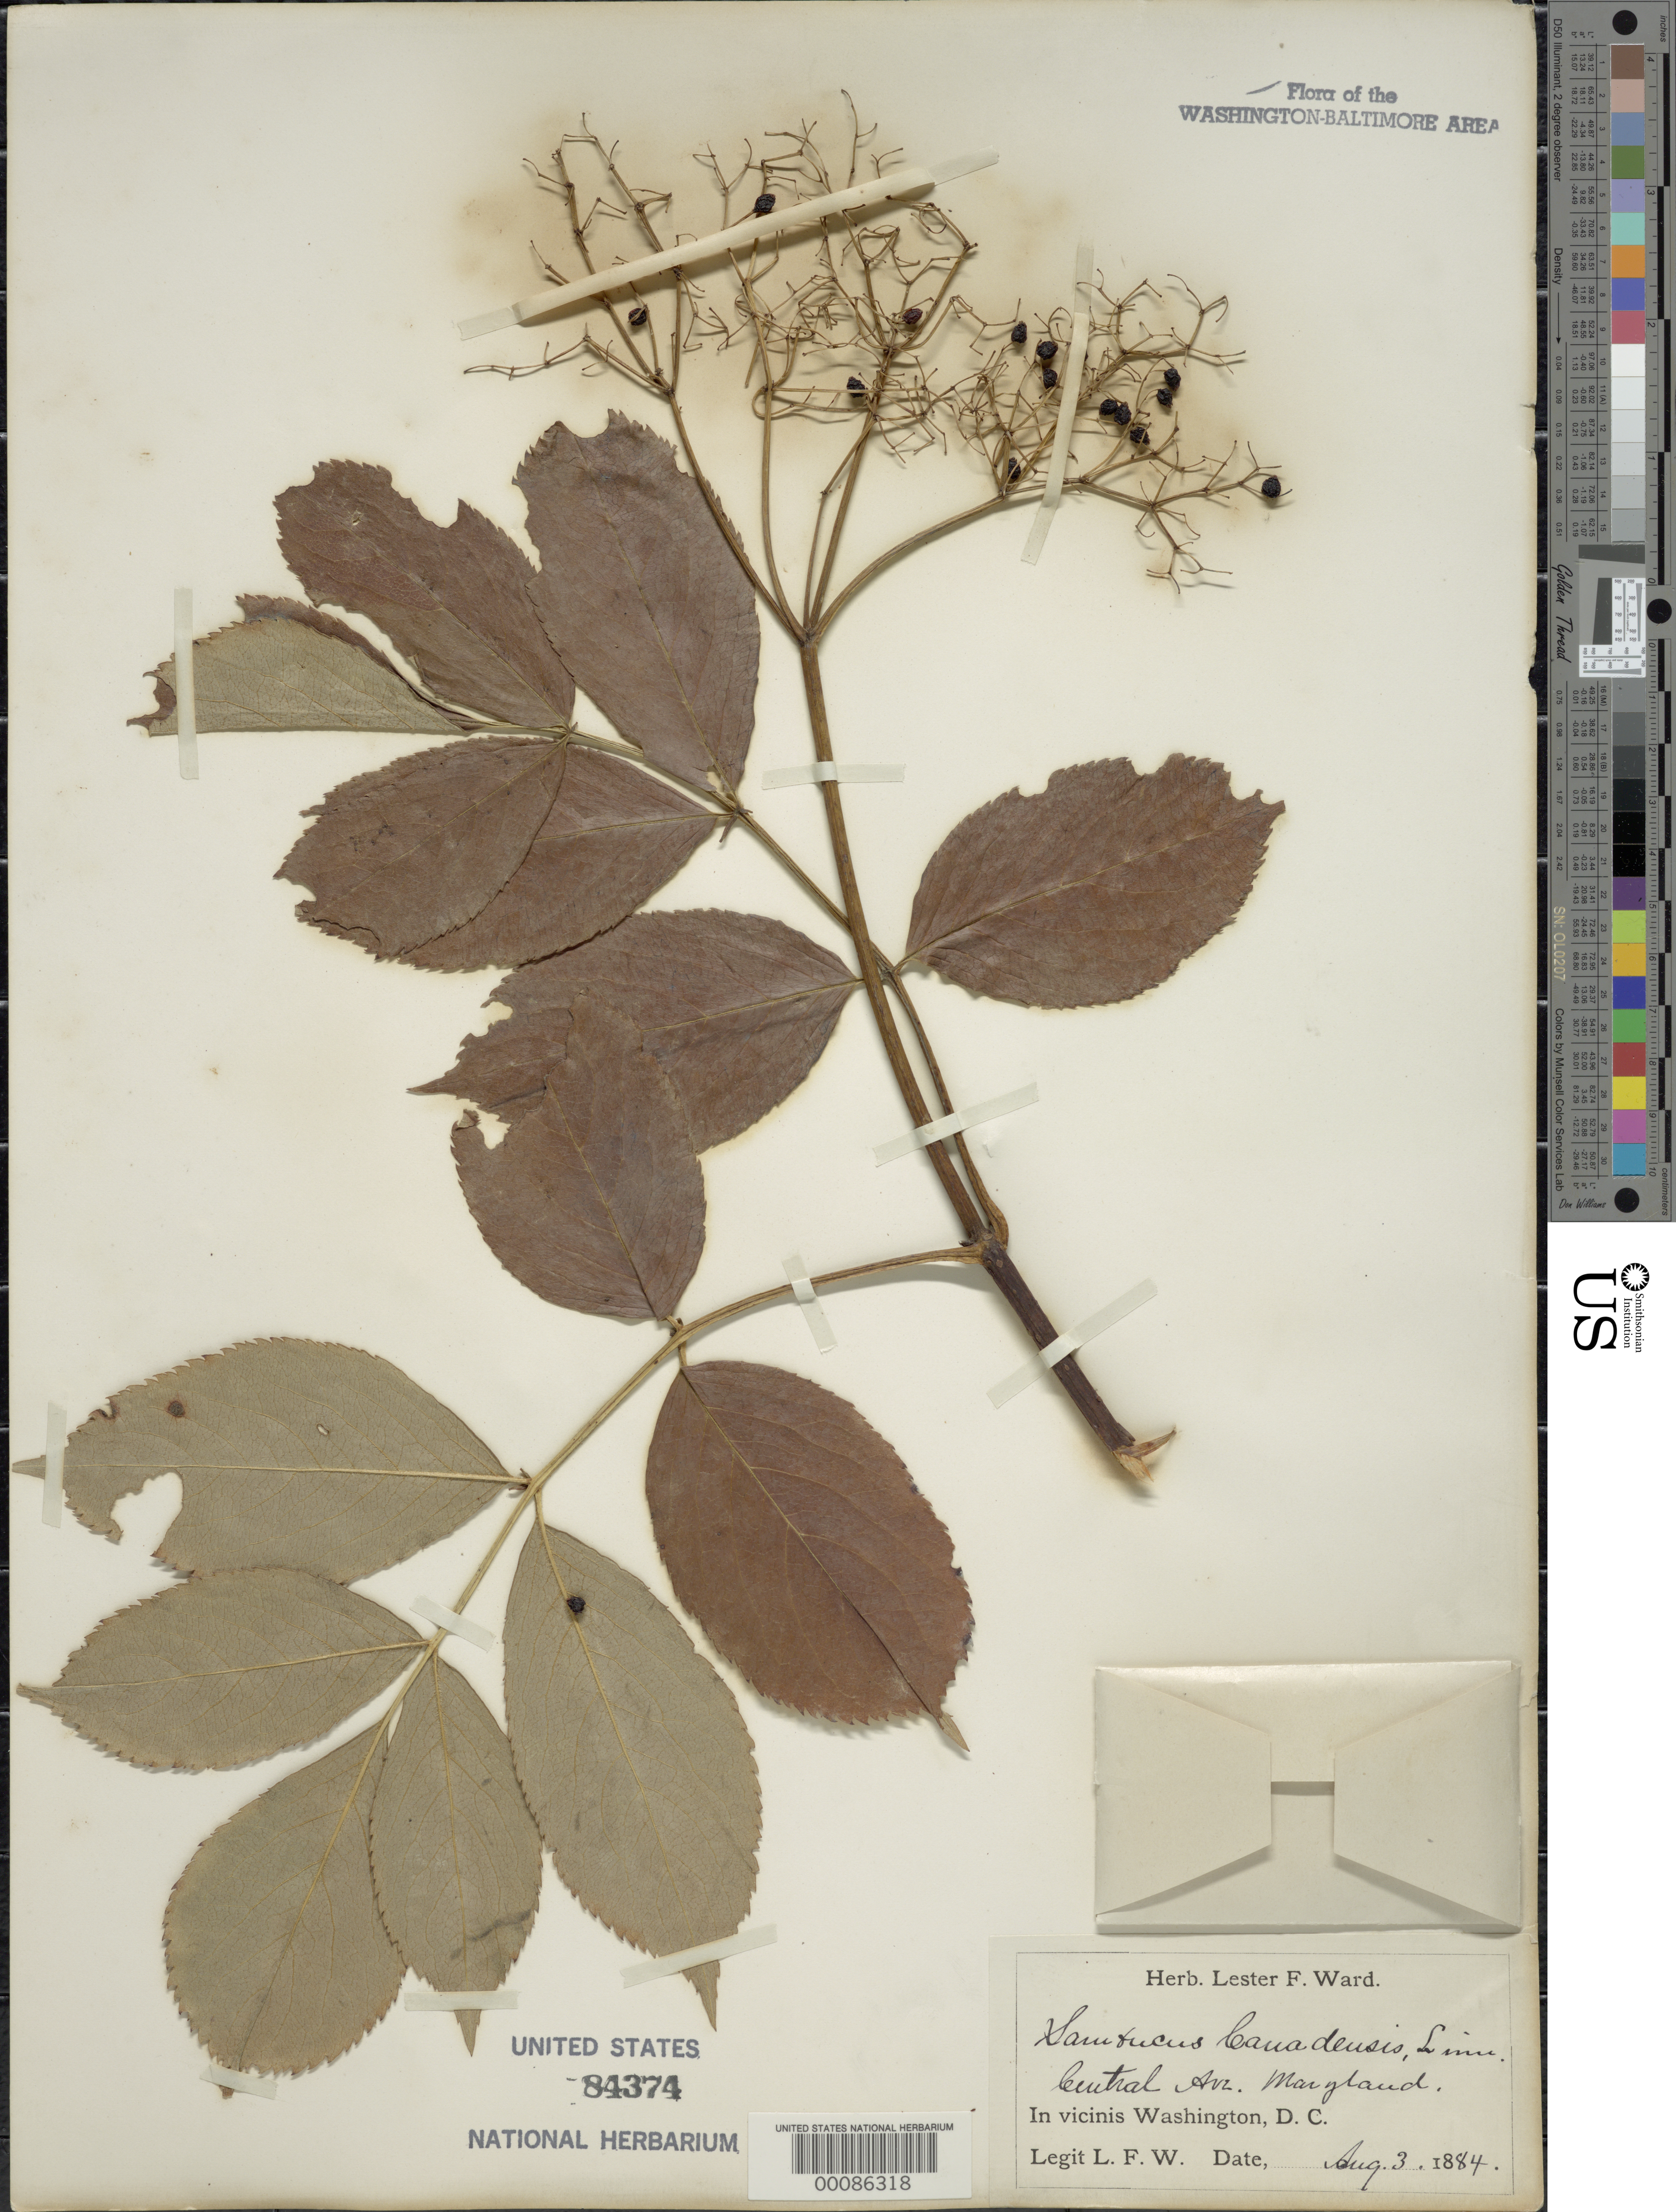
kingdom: Plantae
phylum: Tracheophyta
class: Magnoliopsida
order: Dipsacales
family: Viburnaceae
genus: Sambucus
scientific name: Sambucus canadensis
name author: L.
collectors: L. F. Ward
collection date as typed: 03 Aug 1884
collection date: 1884-08-03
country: United States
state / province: Maryland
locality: Central Ave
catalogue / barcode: US 84374